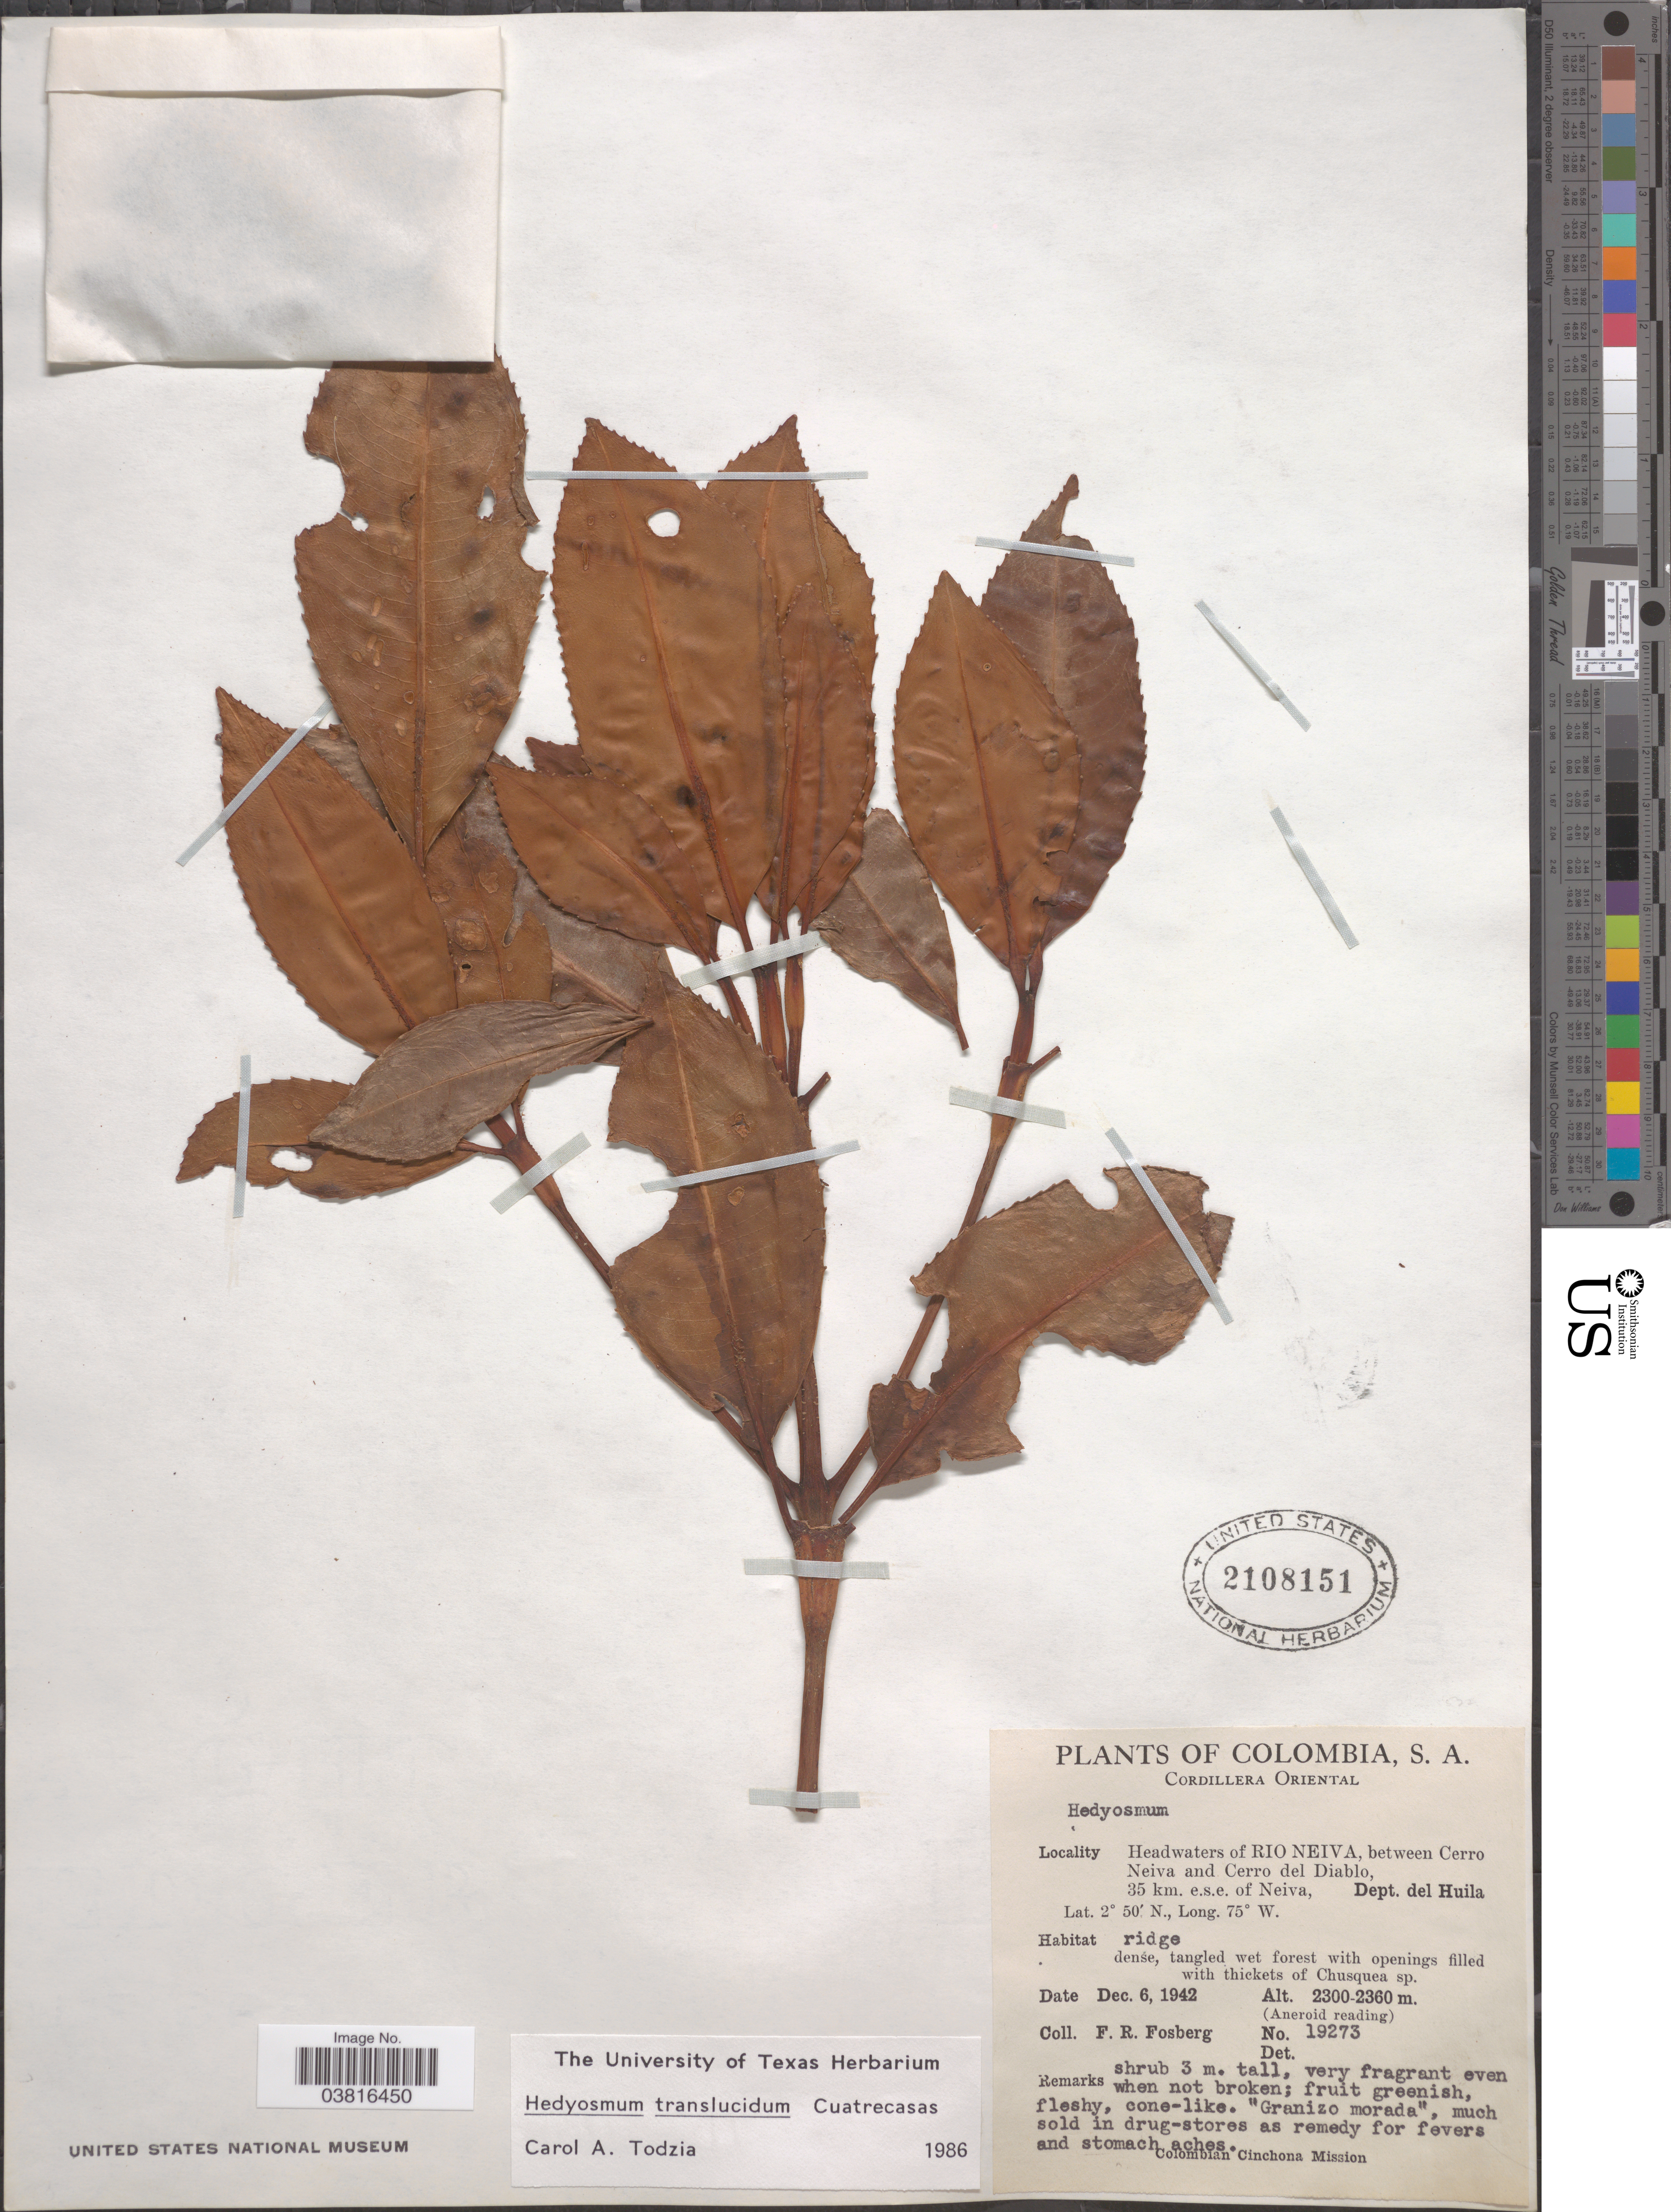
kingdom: Plantae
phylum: Tracheophyta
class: Magnoliopsida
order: Chloranthales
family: Chloranthaceae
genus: Hedyosmum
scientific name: Hedyosmum translucidum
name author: Cuatrec.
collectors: F. R. Fosberg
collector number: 19273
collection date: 1942-12-06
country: Colombia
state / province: Huila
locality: Cordillera Oriental. Headwaters of Rio Neiva, between Cerro Neiva and Cerro del Diablo, 35 km. e.s.e. of Neiva, Dept. del Huila.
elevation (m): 2300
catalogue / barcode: US 2108151